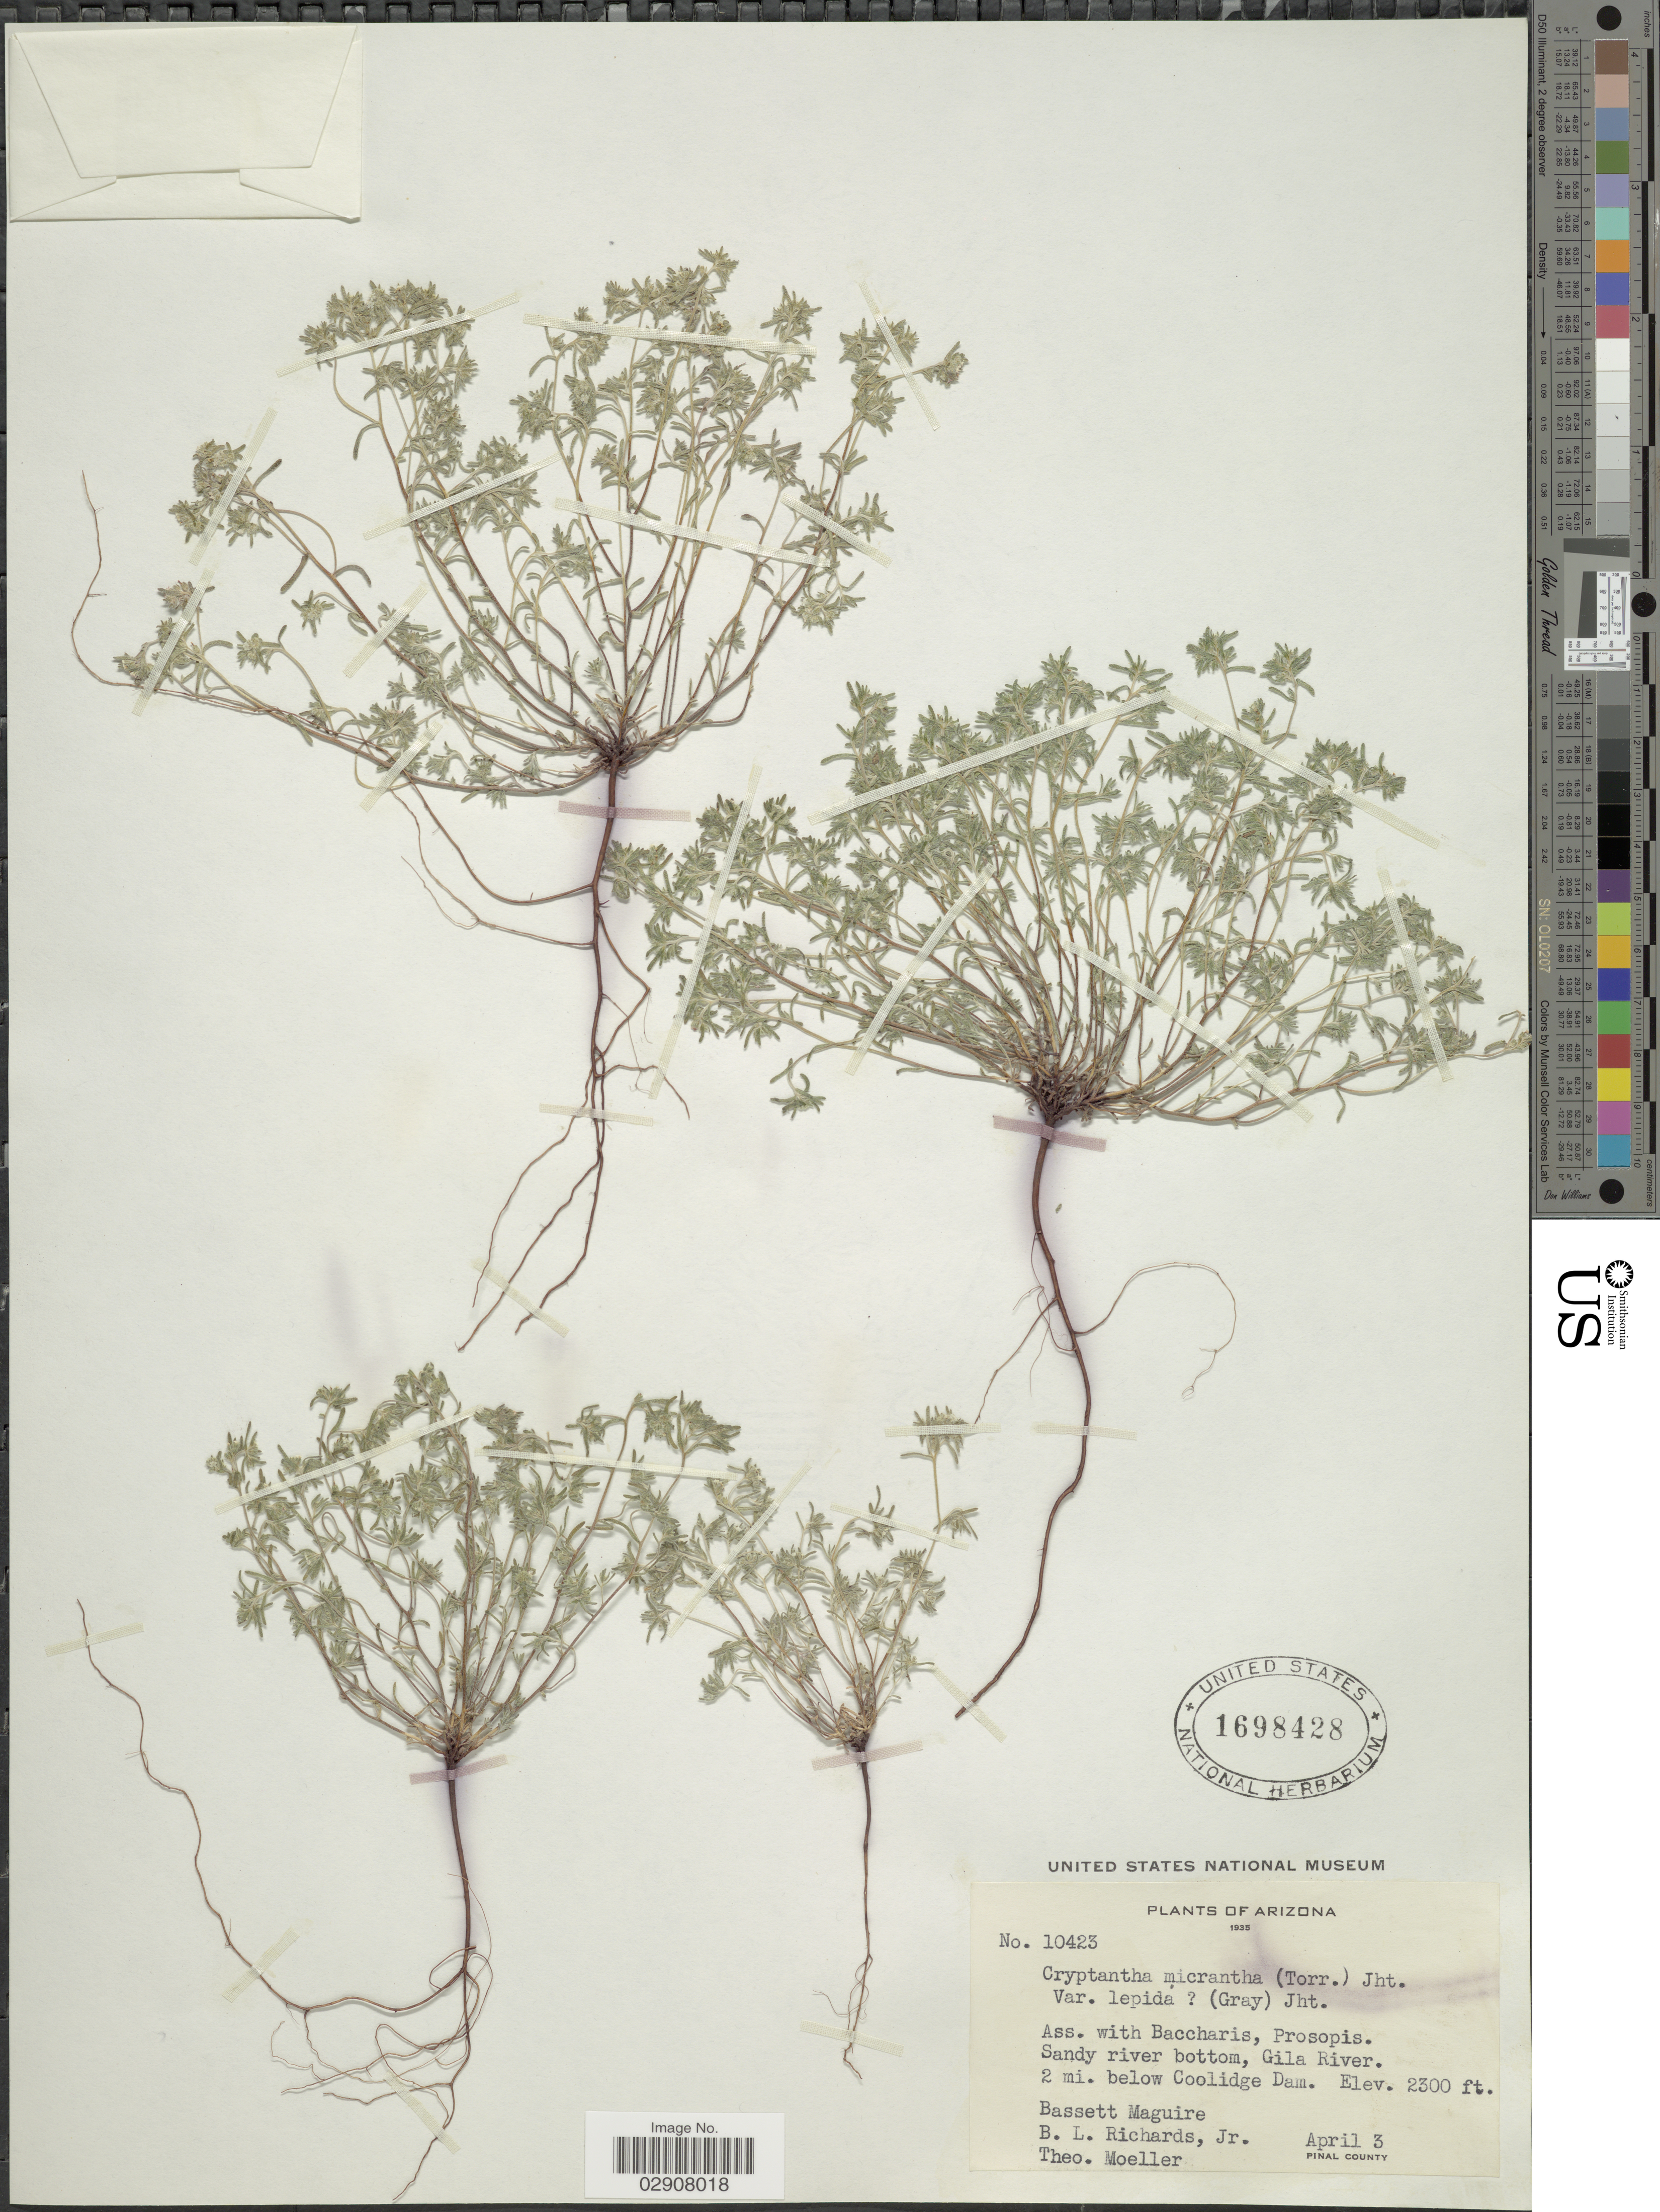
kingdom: Plantae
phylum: Tracheophyta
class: Magnoliopsida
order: Boraginales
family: Boraginaceae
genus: Cryptantha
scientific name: Cryptantha micrantha var. lepida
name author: (A. Gray) I.M. Johnst.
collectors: B. Maguire, B. Richards & T. Moeller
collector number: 10423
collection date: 1935-04-03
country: United States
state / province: Arizona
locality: Sandy river bottom, Gila River, 2 mi. below Coolidge Dam. Pinal County.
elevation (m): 701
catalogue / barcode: US 1698428